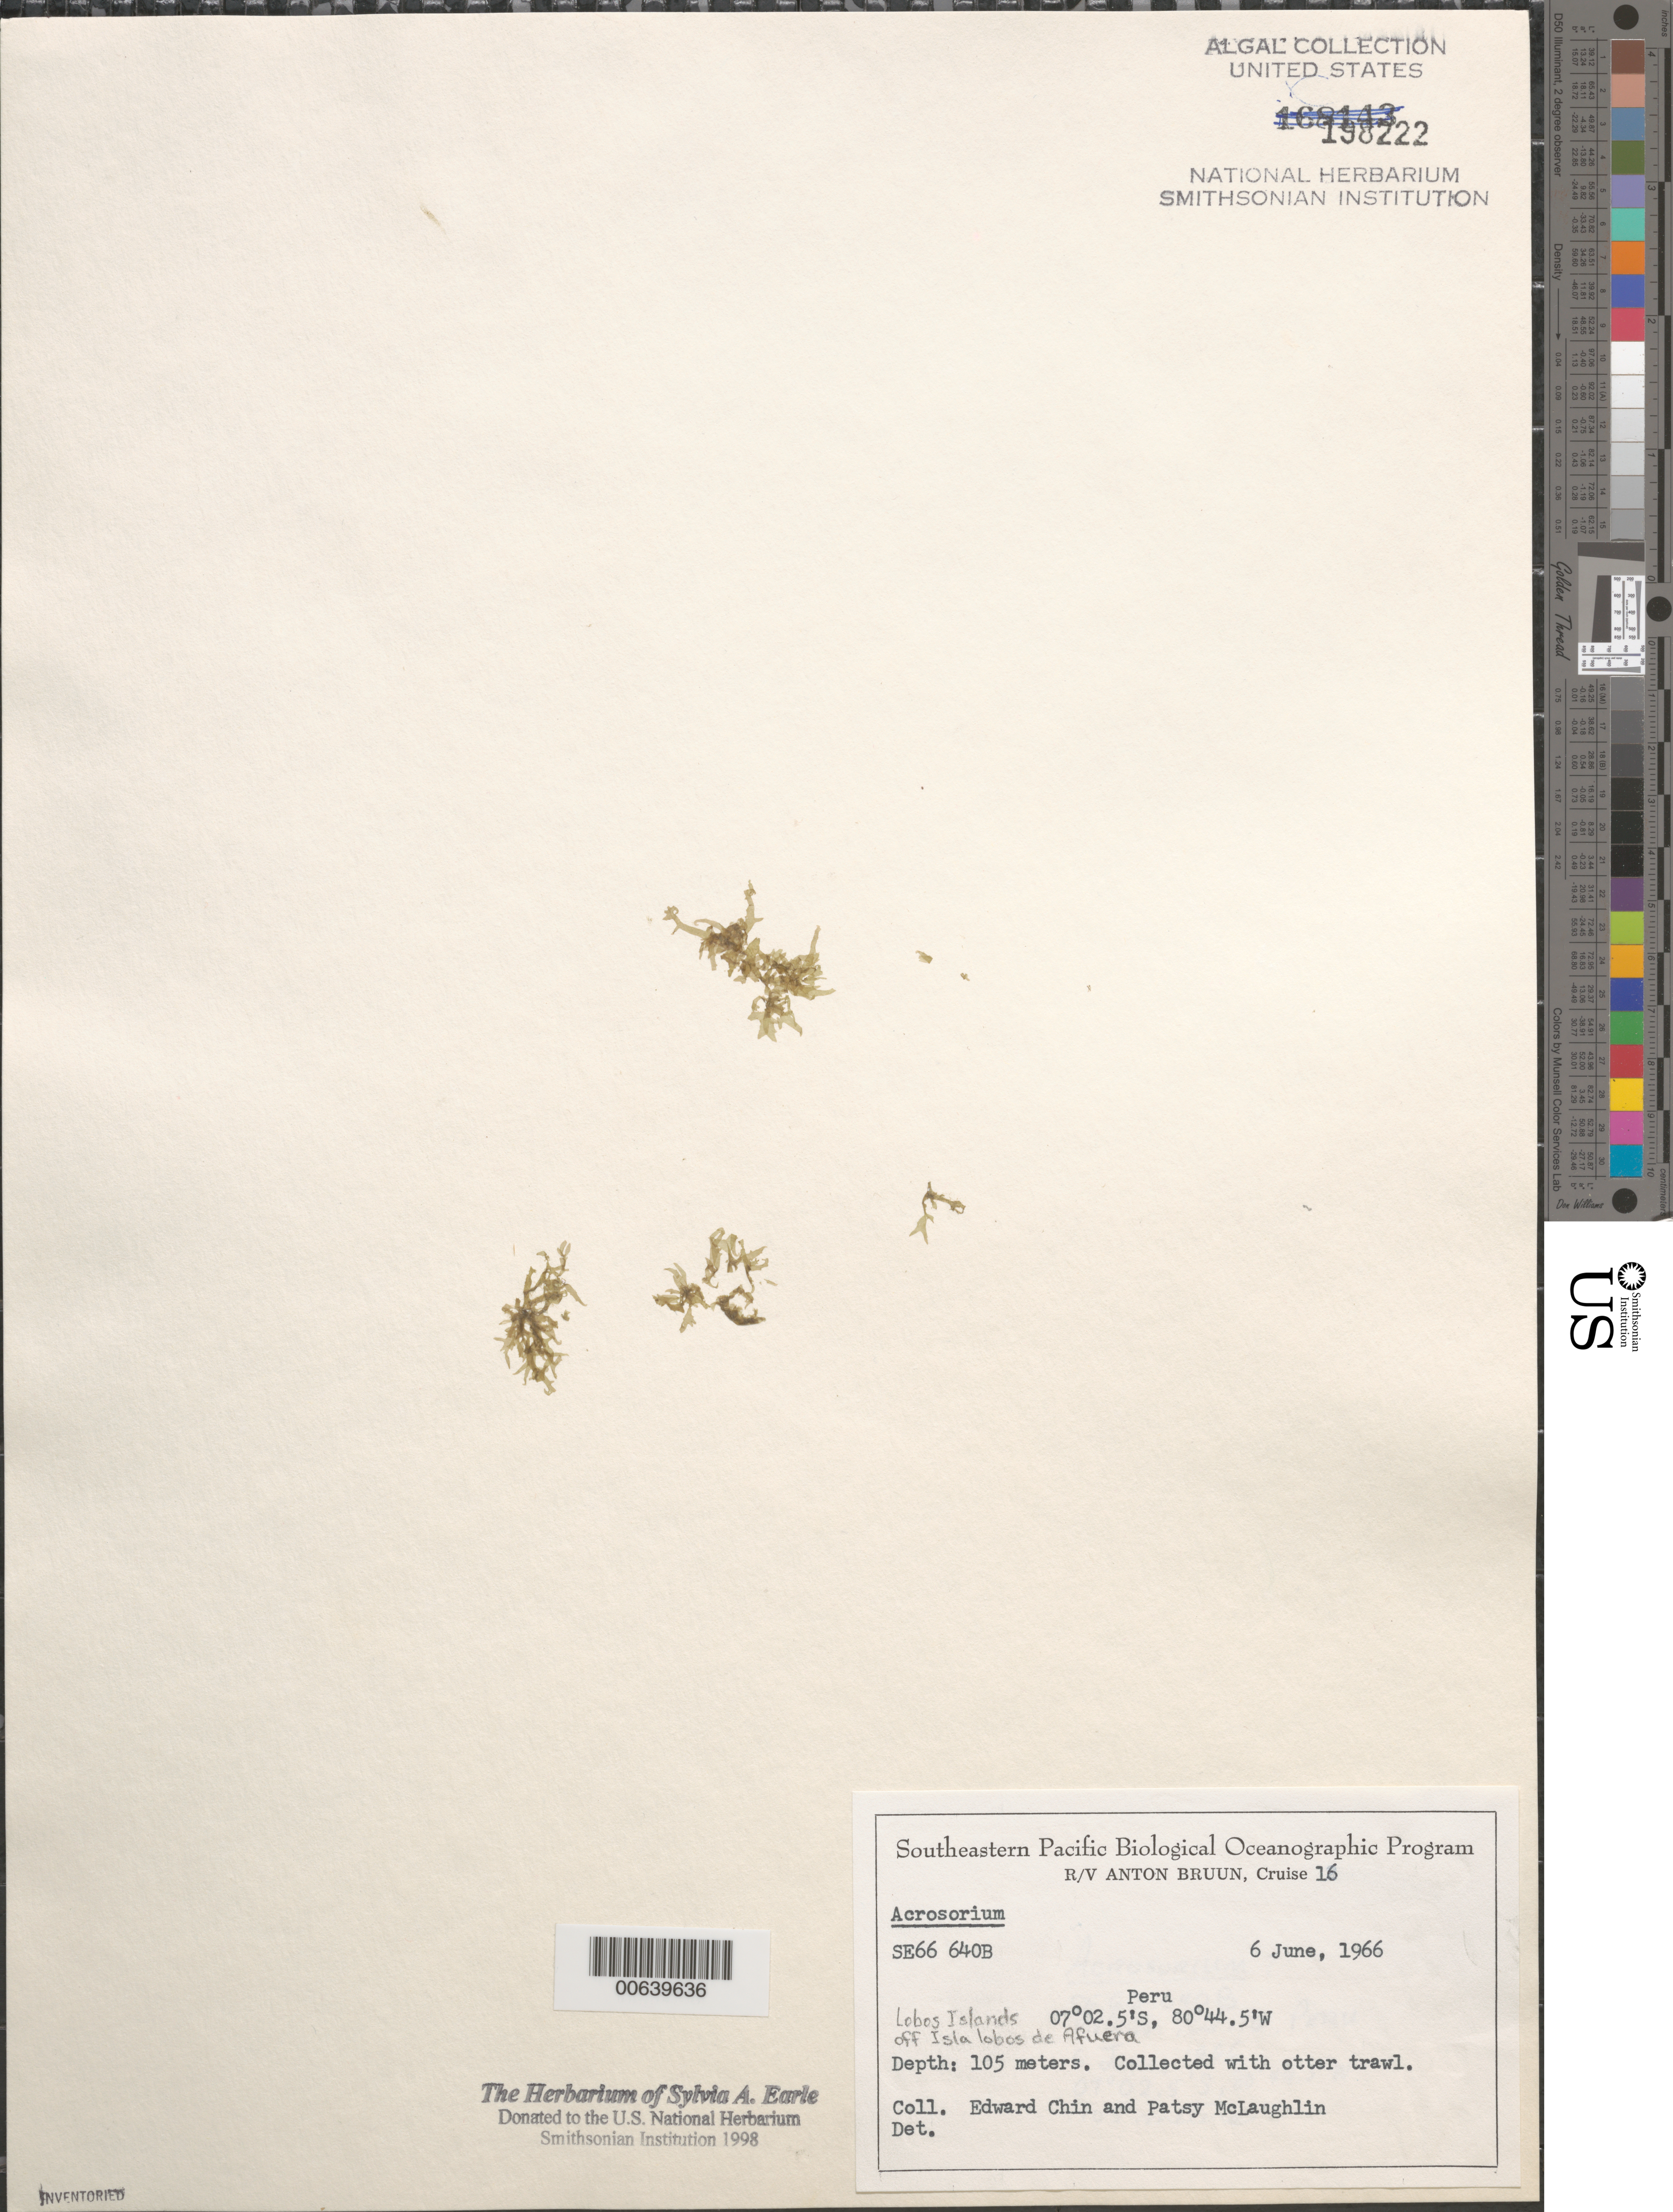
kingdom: Plantae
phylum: Rhodophyta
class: Florideophyceae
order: Ceramiales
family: Delesseriaceae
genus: Acrosorium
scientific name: Acrosorium sp.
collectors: E. Chin & P. McLaughlin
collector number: SE 66640b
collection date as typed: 06 Jun 1966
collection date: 1966-06-06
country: Peru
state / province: Lambayeque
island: Lobos Islands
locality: Off Lobos de Afuera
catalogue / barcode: US 198222